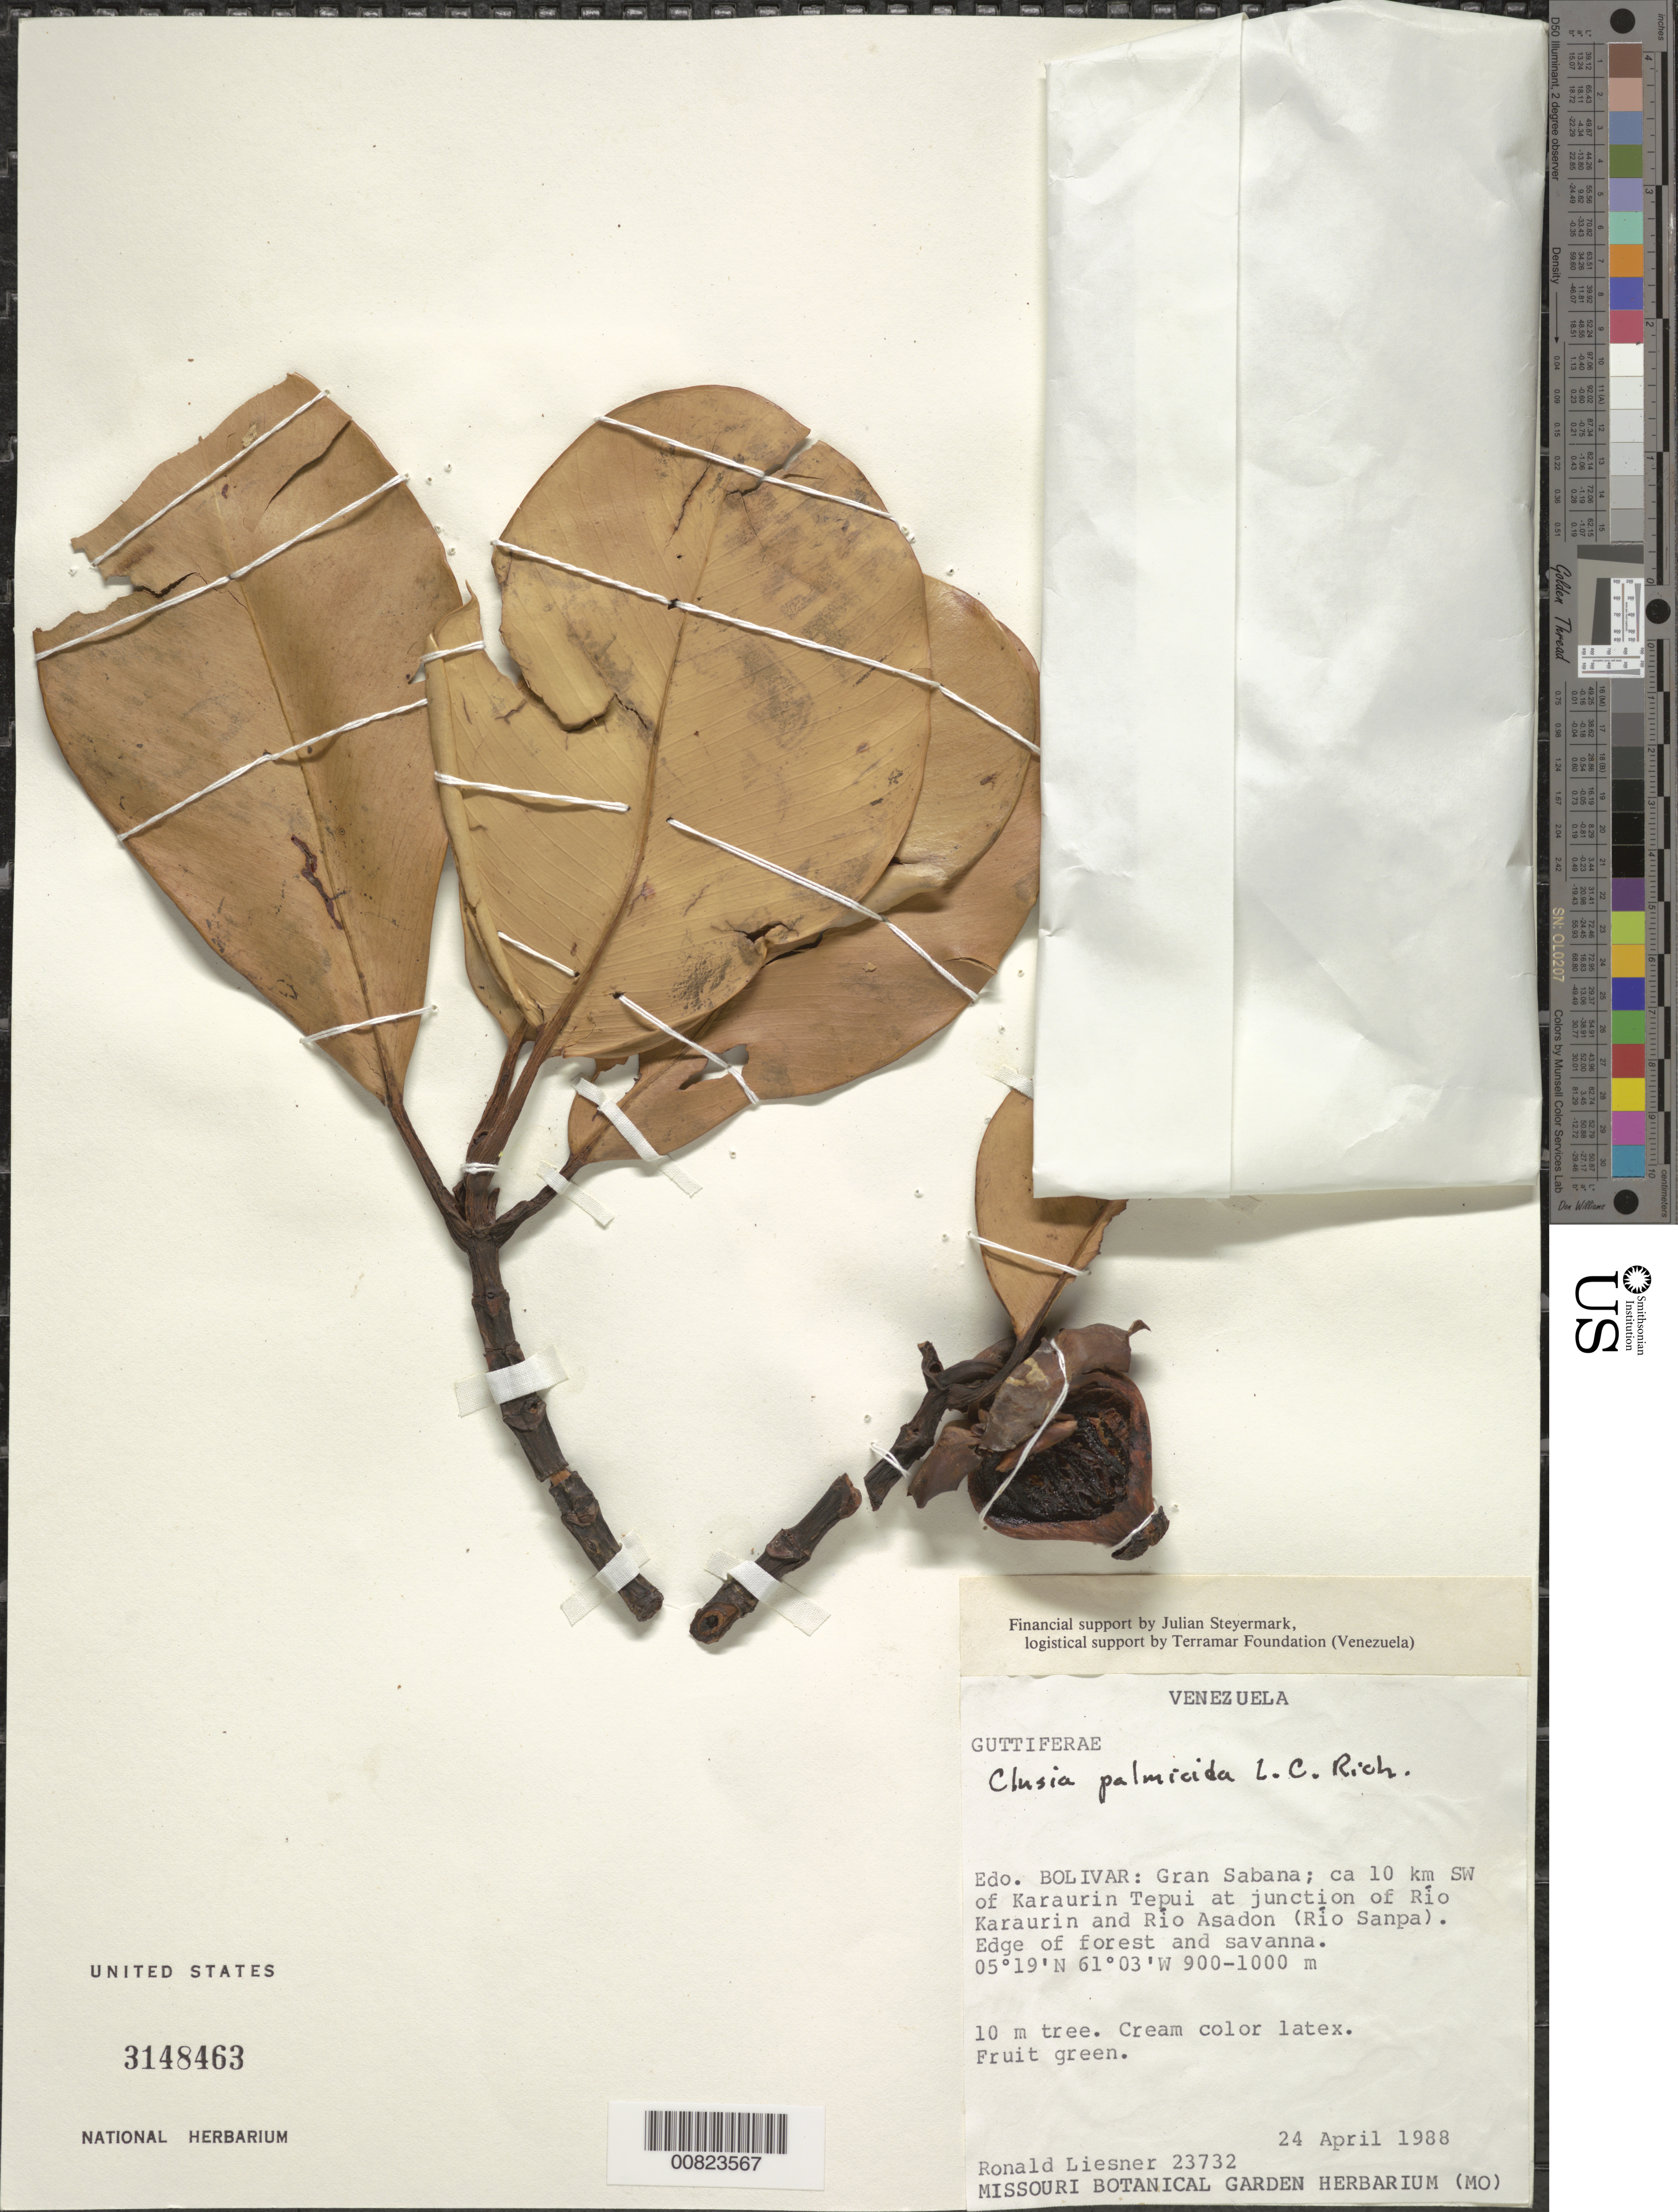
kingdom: Plantae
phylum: Tracheophyta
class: Magnoliopsida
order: Malpighiales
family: Clusiaceae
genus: Clusia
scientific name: Clusia palmicida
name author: Rich.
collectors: R. L. Liesner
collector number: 23732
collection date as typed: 24-Apr-88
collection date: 1988-04-24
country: Venezuela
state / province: Bolívar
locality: Gran Sabana, ca 10 km SW of Karaurin tepuí at junction of Río Karaurin and Río Asadon (Río Sanpa)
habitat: Edge of forest and savanna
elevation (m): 900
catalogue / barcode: US 3148463